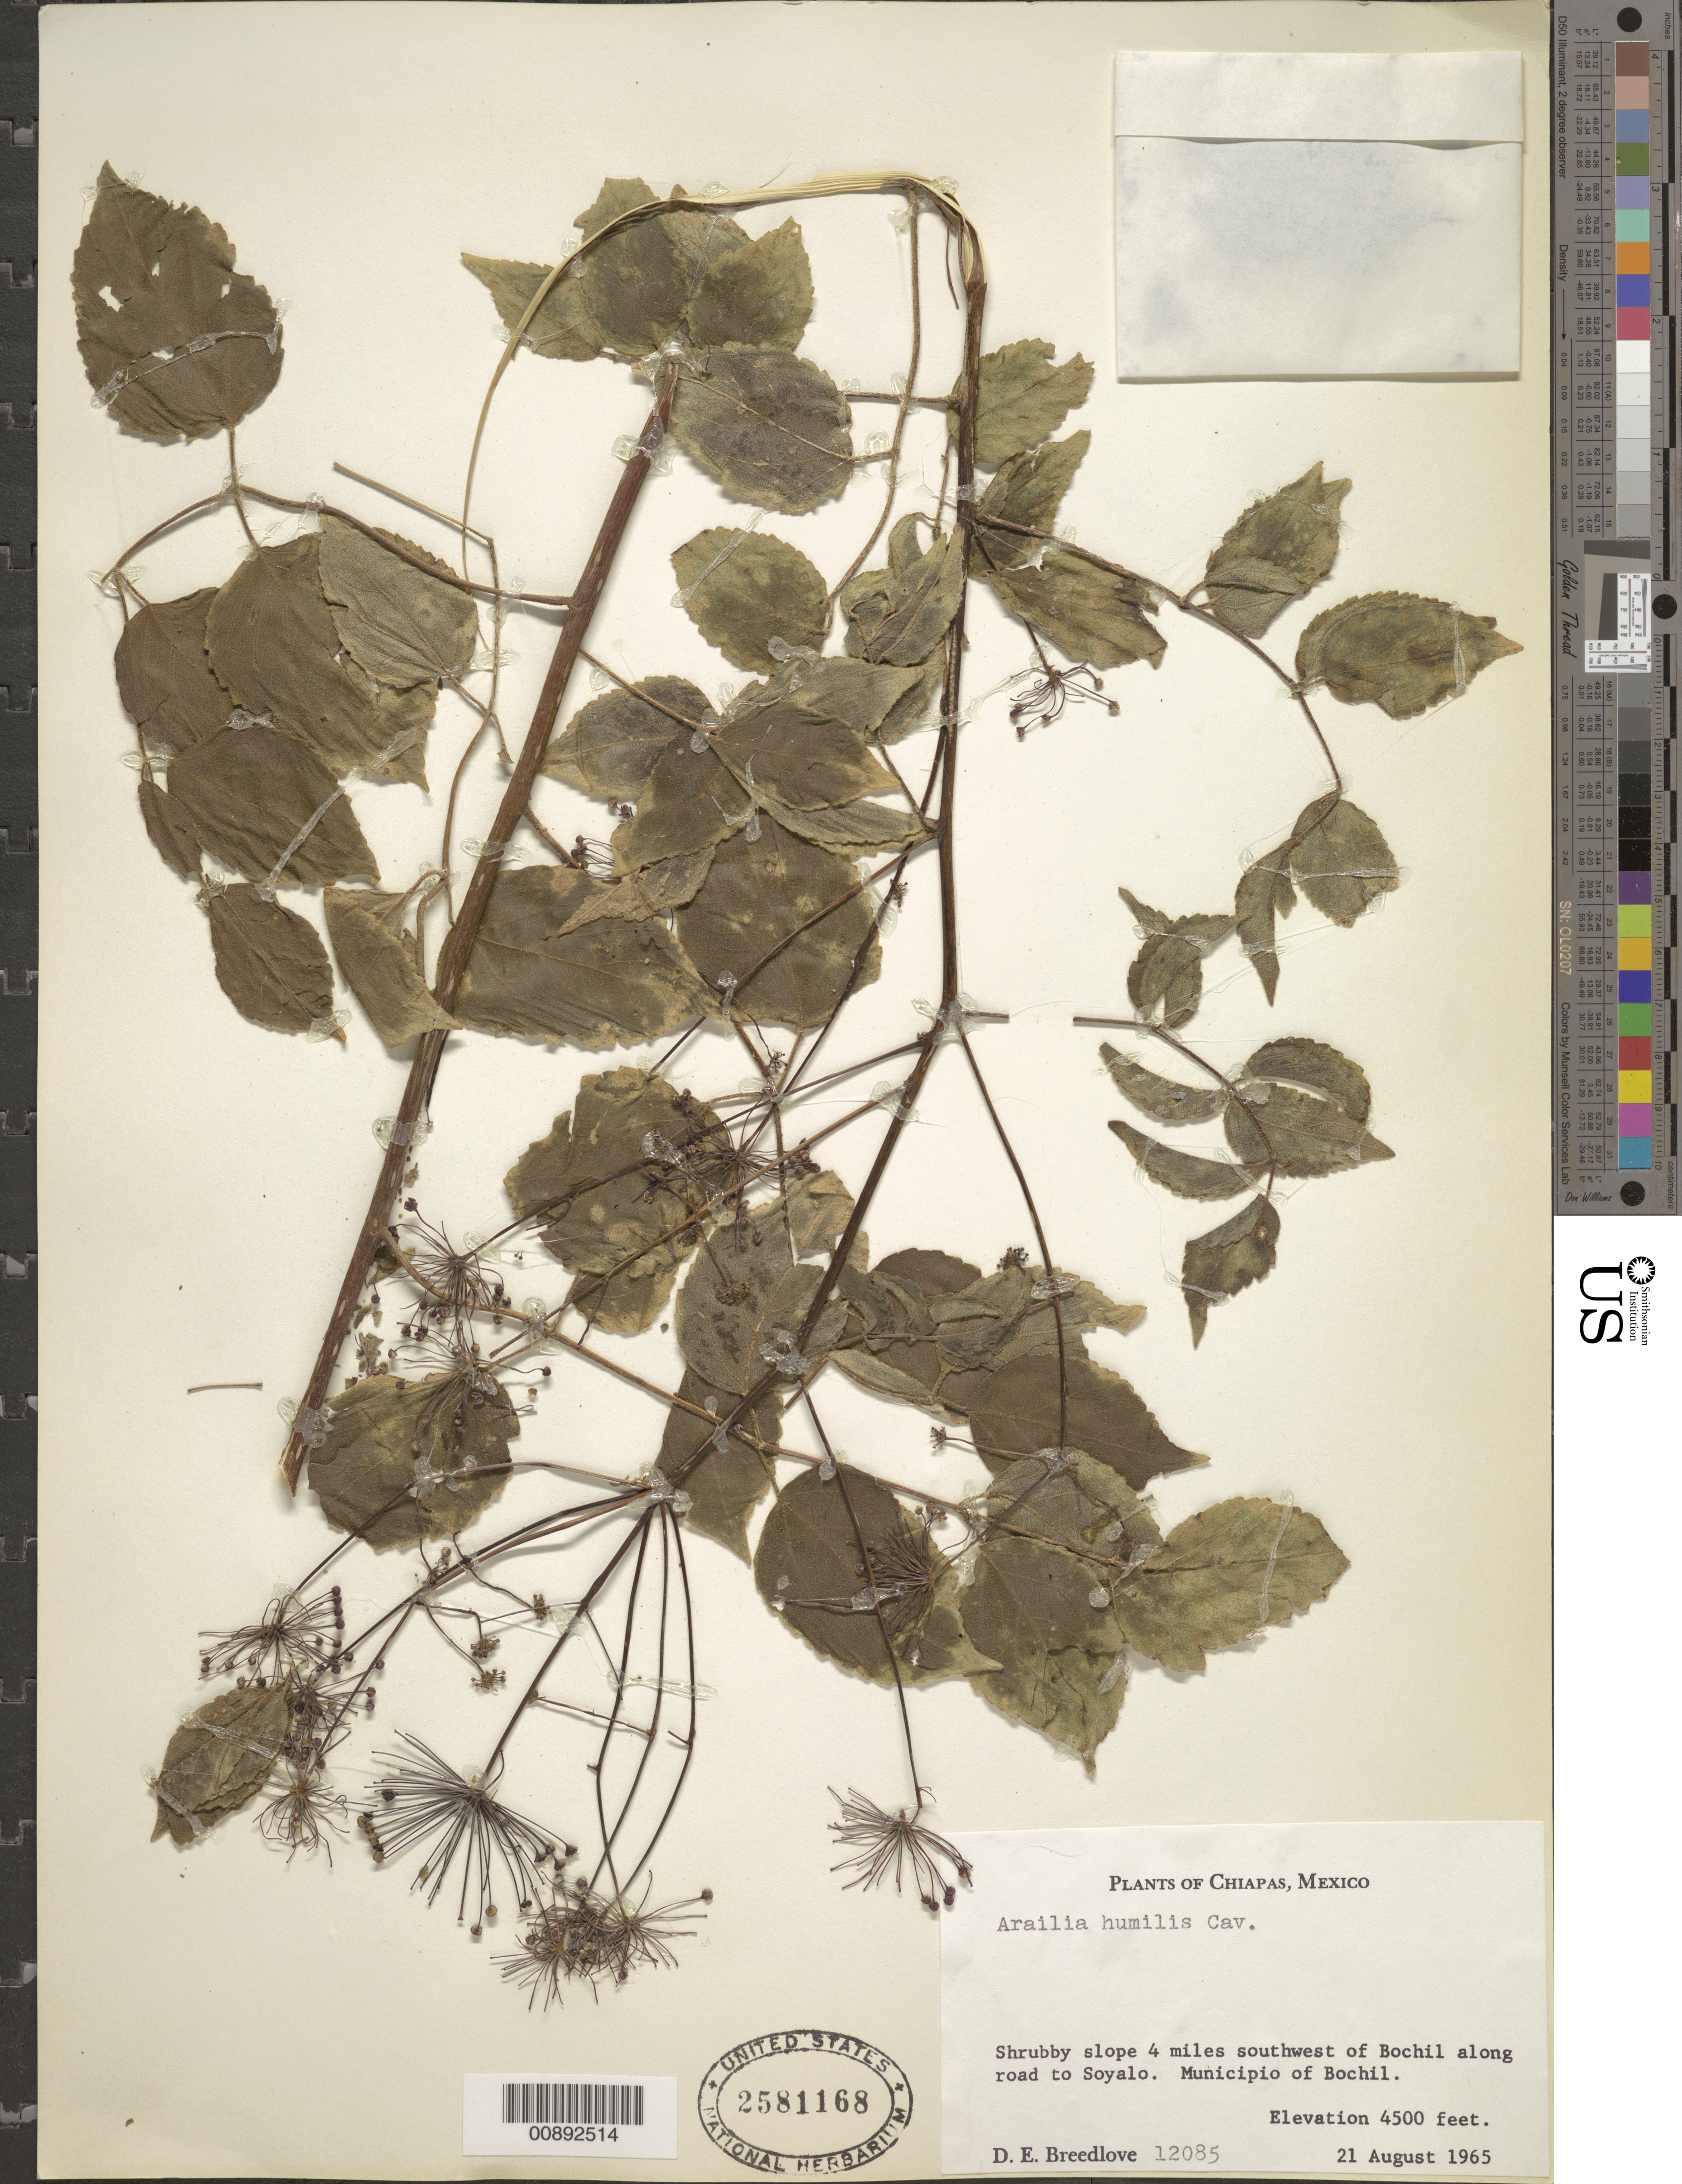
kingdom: Plantae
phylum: Tracheophyta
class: Magnoliopsida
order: Apiales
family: Araliaceae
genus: Aralia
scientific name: Aralia humilis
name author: Cav.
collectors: D. E. Breedlove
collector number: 12085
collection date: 1965-08-21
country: Mexico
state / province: Chiapas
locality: Chiapas, Shrubby slope 4 miles southwest of Bochil along road to Soyalo, Municipio of Bochil.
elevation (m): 1372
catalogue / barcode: US 2581168